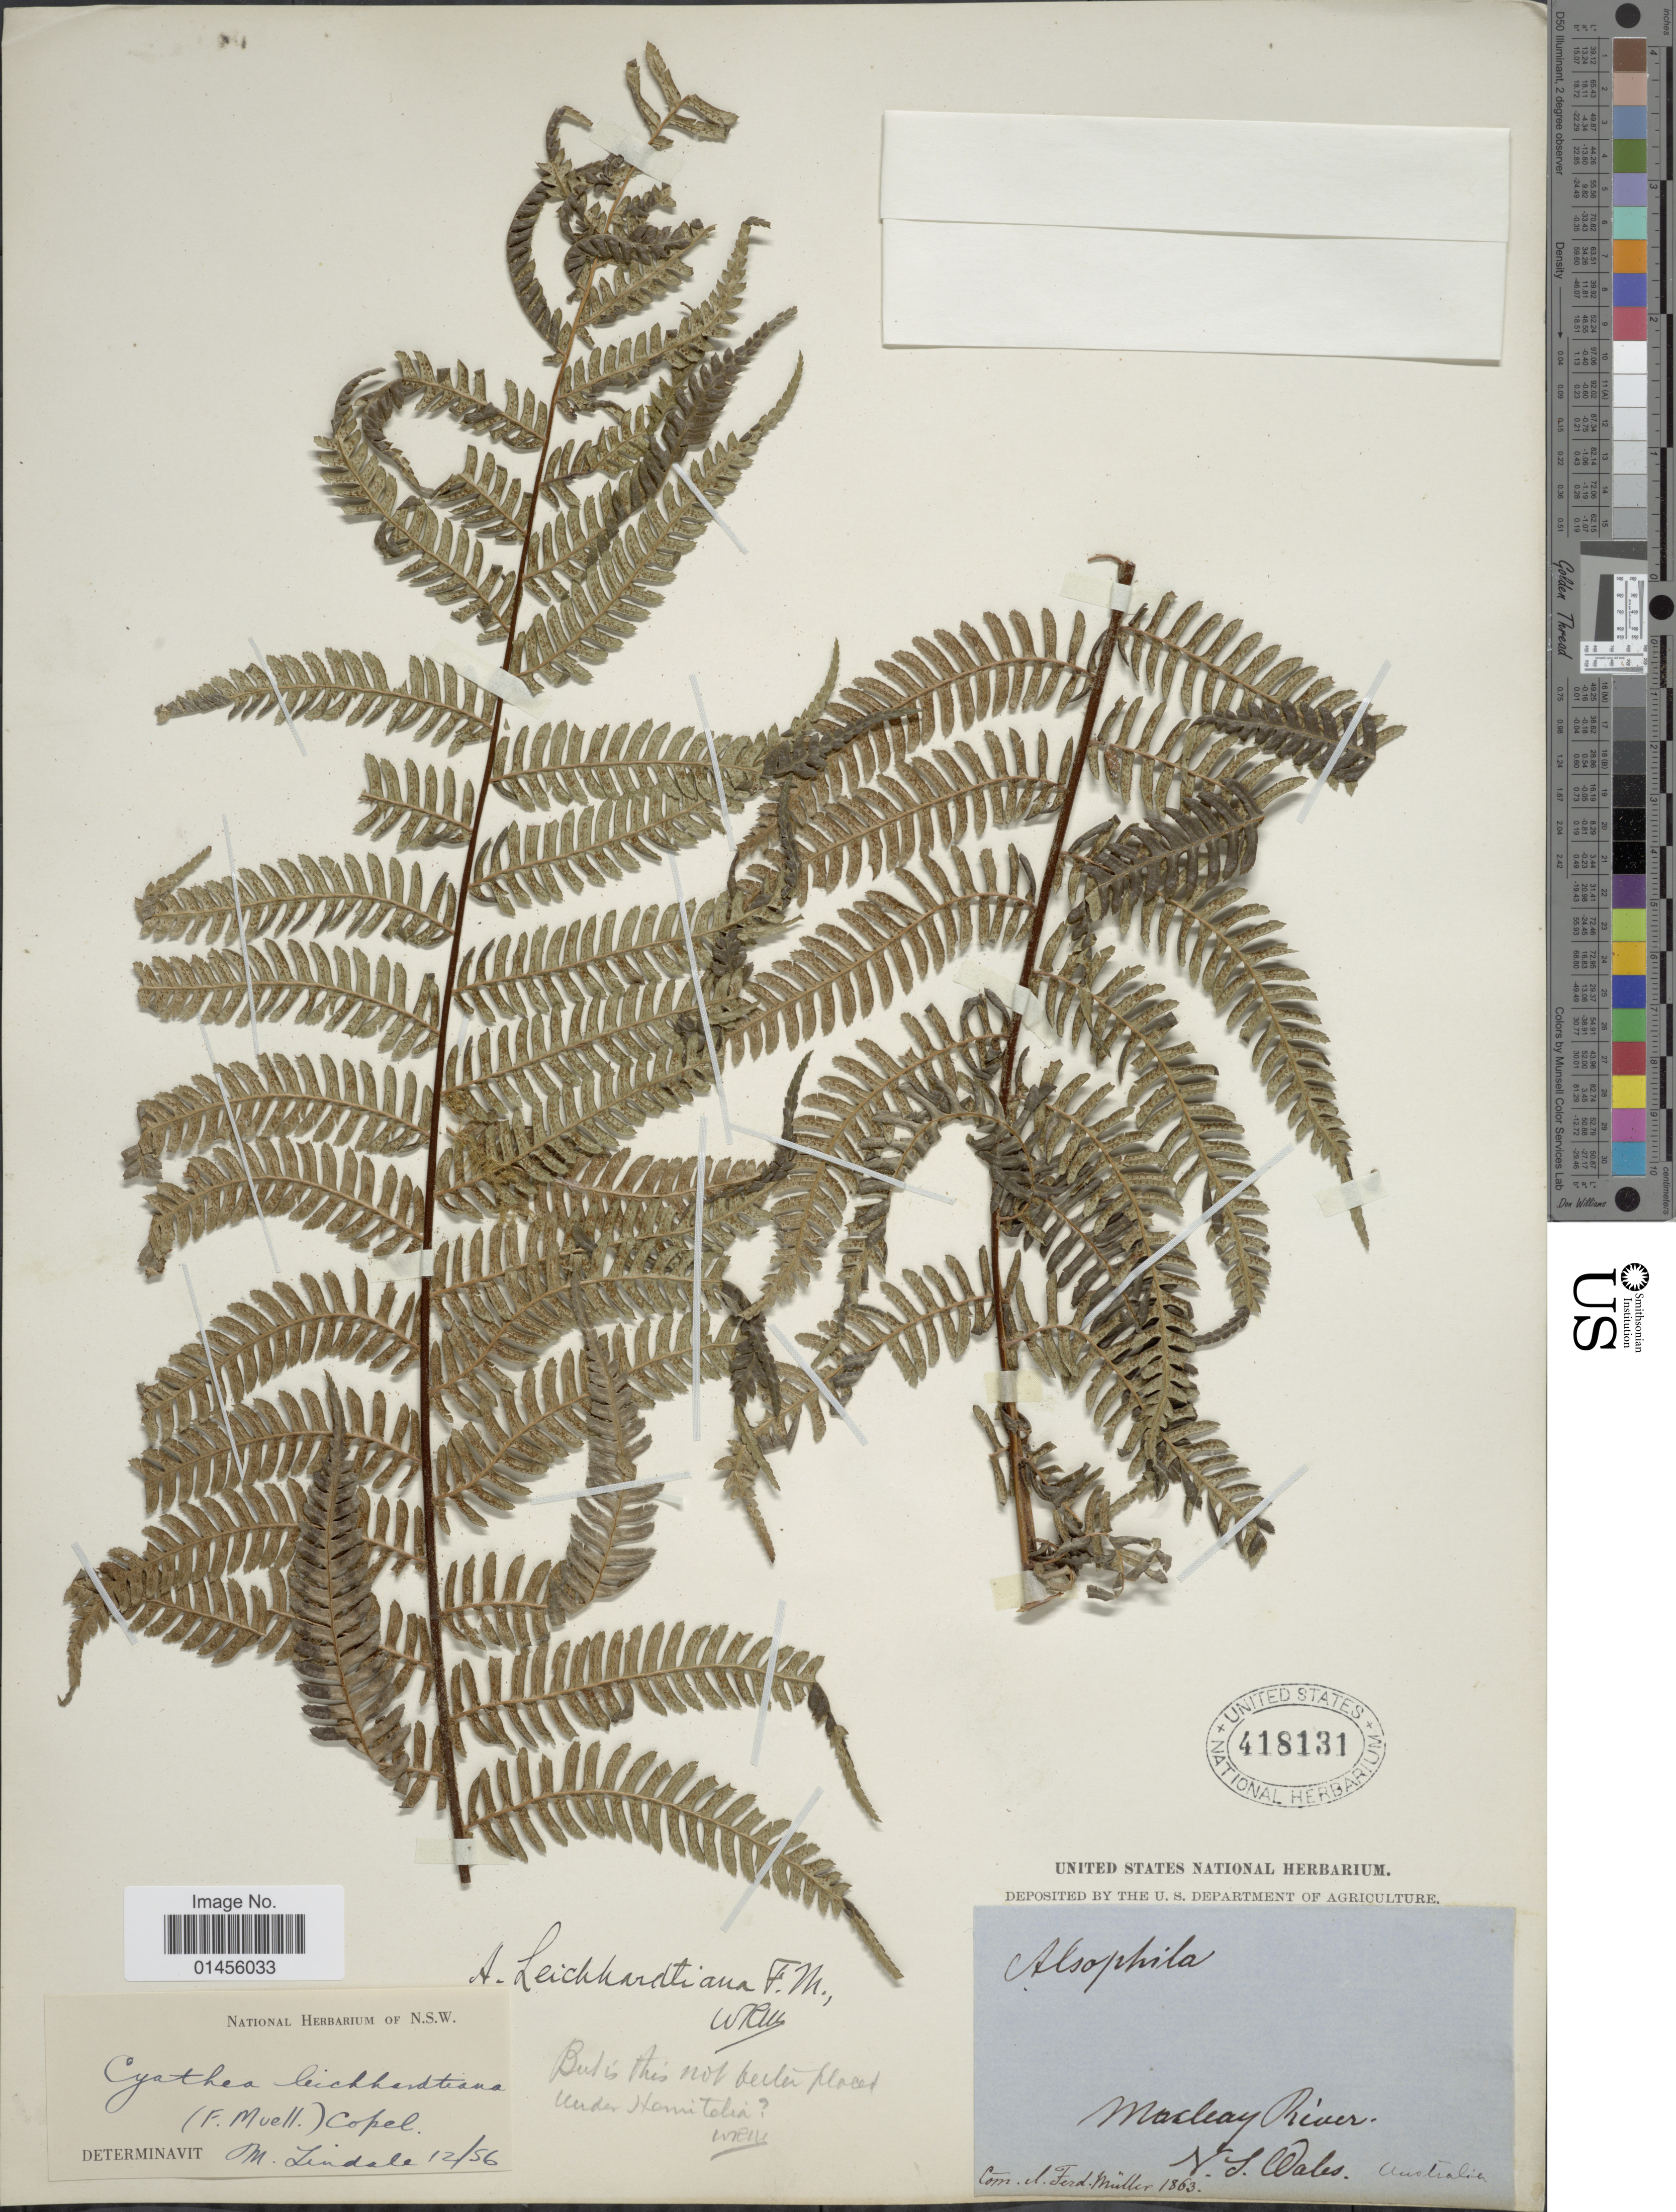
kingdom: Plantae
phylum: Tracheophyta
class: Polypodiopsida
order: Cyatheales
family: Cyatheaceae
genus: Alsophila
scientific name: Alsophila australis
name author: R. Br.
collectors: United States National Arboretum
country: Australia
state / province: New South Wales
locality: Macleay River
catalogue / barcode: US 418131